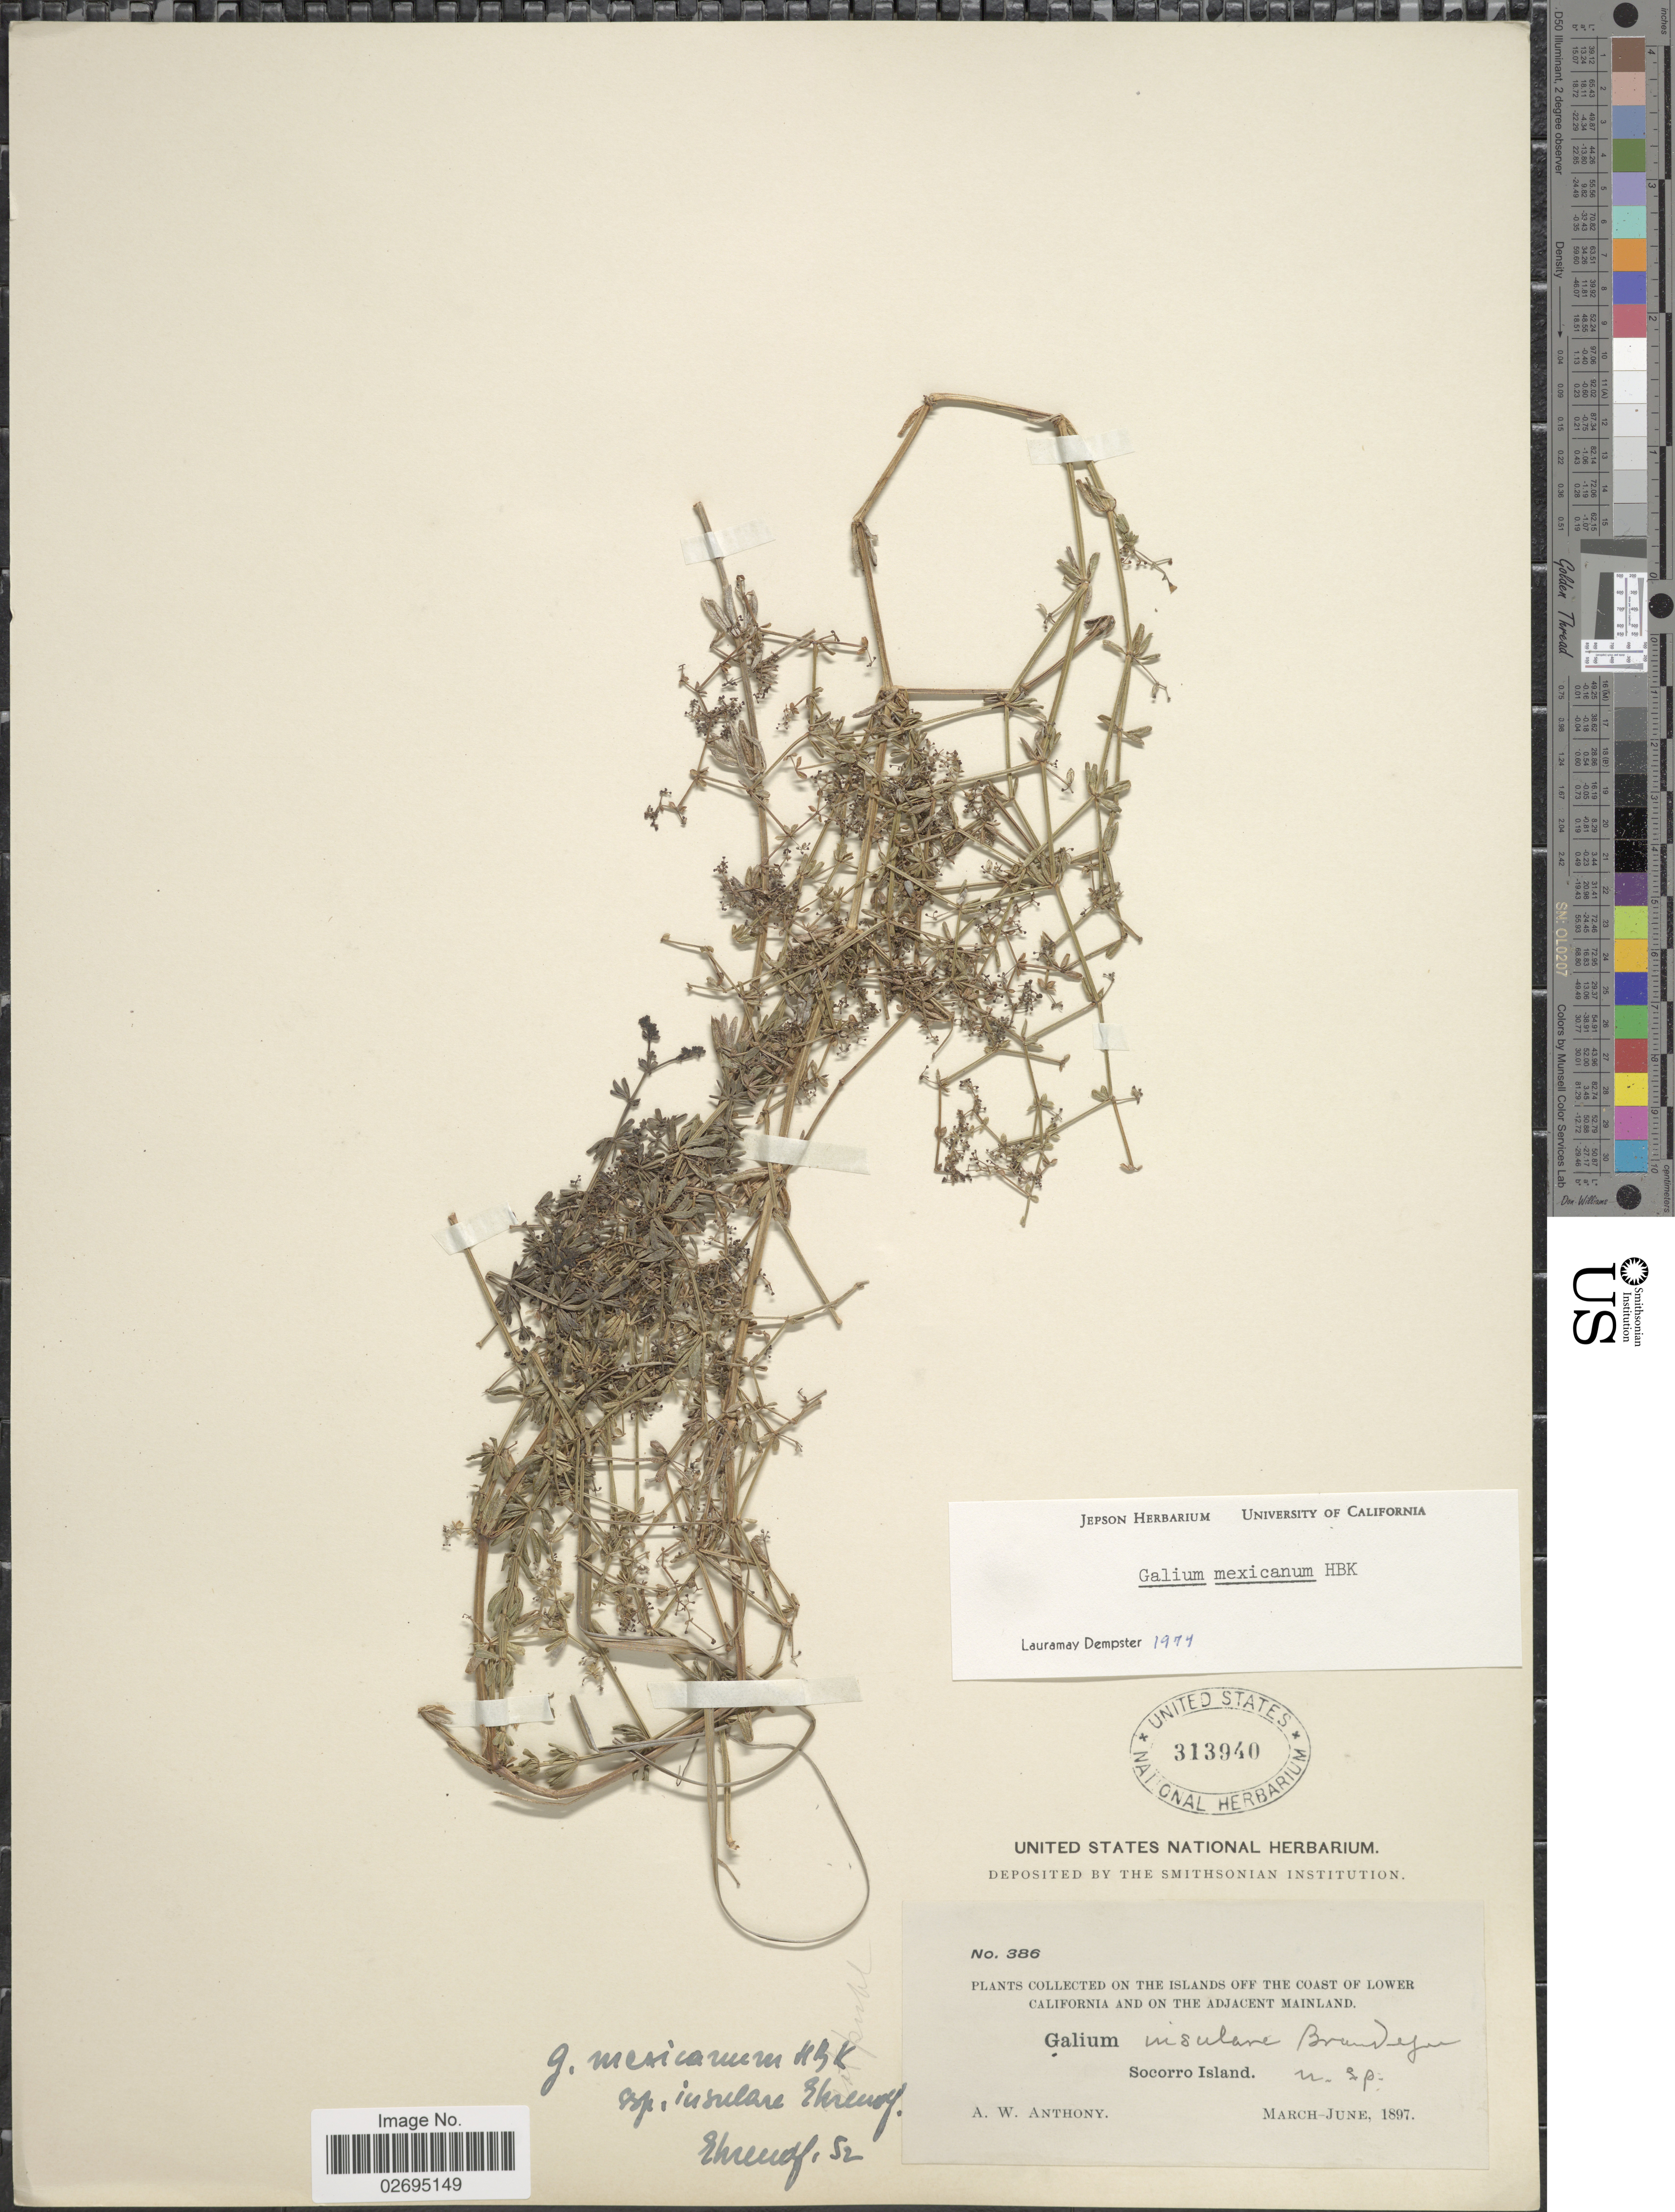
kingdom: Plantae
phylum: Tracheophyta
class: Magnoliopsida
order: Gentianales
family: Rubiaceae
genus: Galium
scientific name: Galium mexicanum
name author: Kunth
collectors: A. W. Anthony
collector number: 386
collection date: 1897-03/1897-06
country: Mexico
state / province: Colima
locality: On the Islands off the coast of Lower California and on the Adjacent Mainland. Socorro Island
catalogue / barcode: US 313940